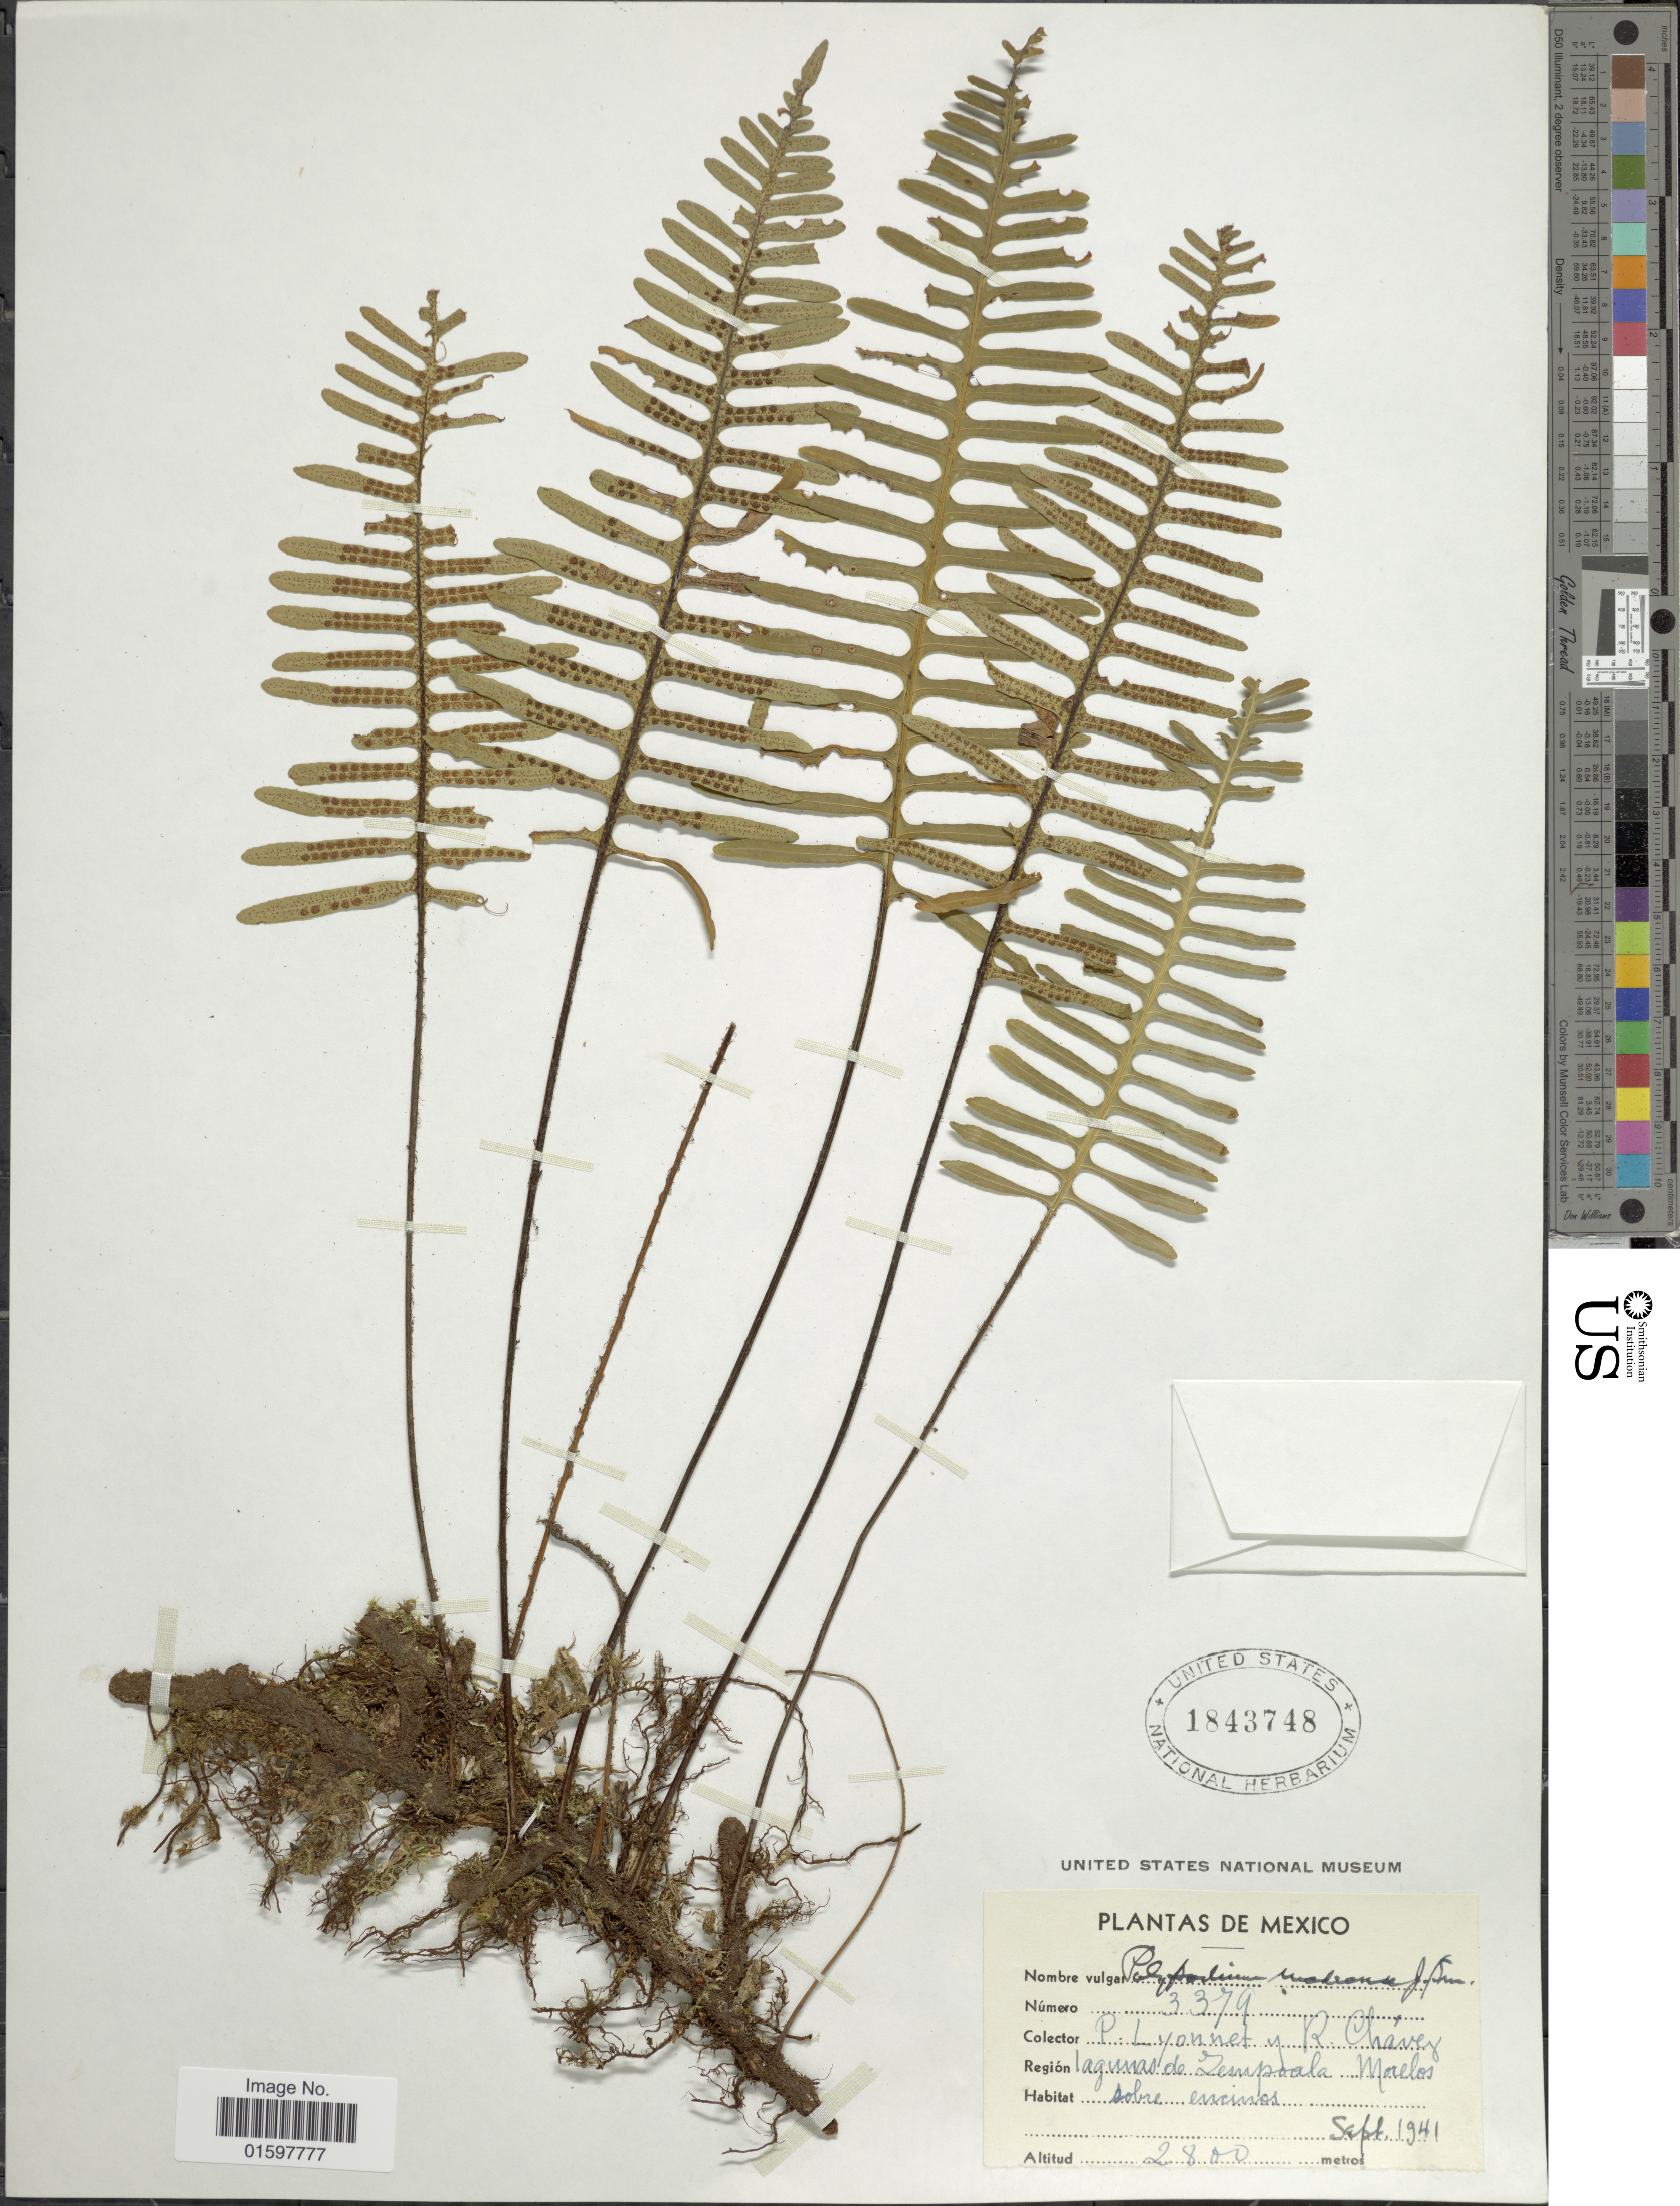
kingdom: Plantae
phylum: Tracheophyta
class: Polypodiopsida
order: Polypodiales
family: Polypodiaceae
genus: Pleopeltis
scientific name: Pleopeltis madrense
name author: (J. Sm.) A.R. Sm. & Tejero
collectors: P. Lyonnet & R. Chávez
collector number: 3379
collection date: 1941-09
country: Mexico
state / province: Morelos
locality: Lagunas de Zempoala.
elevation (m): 2800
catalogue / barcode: US 1843748